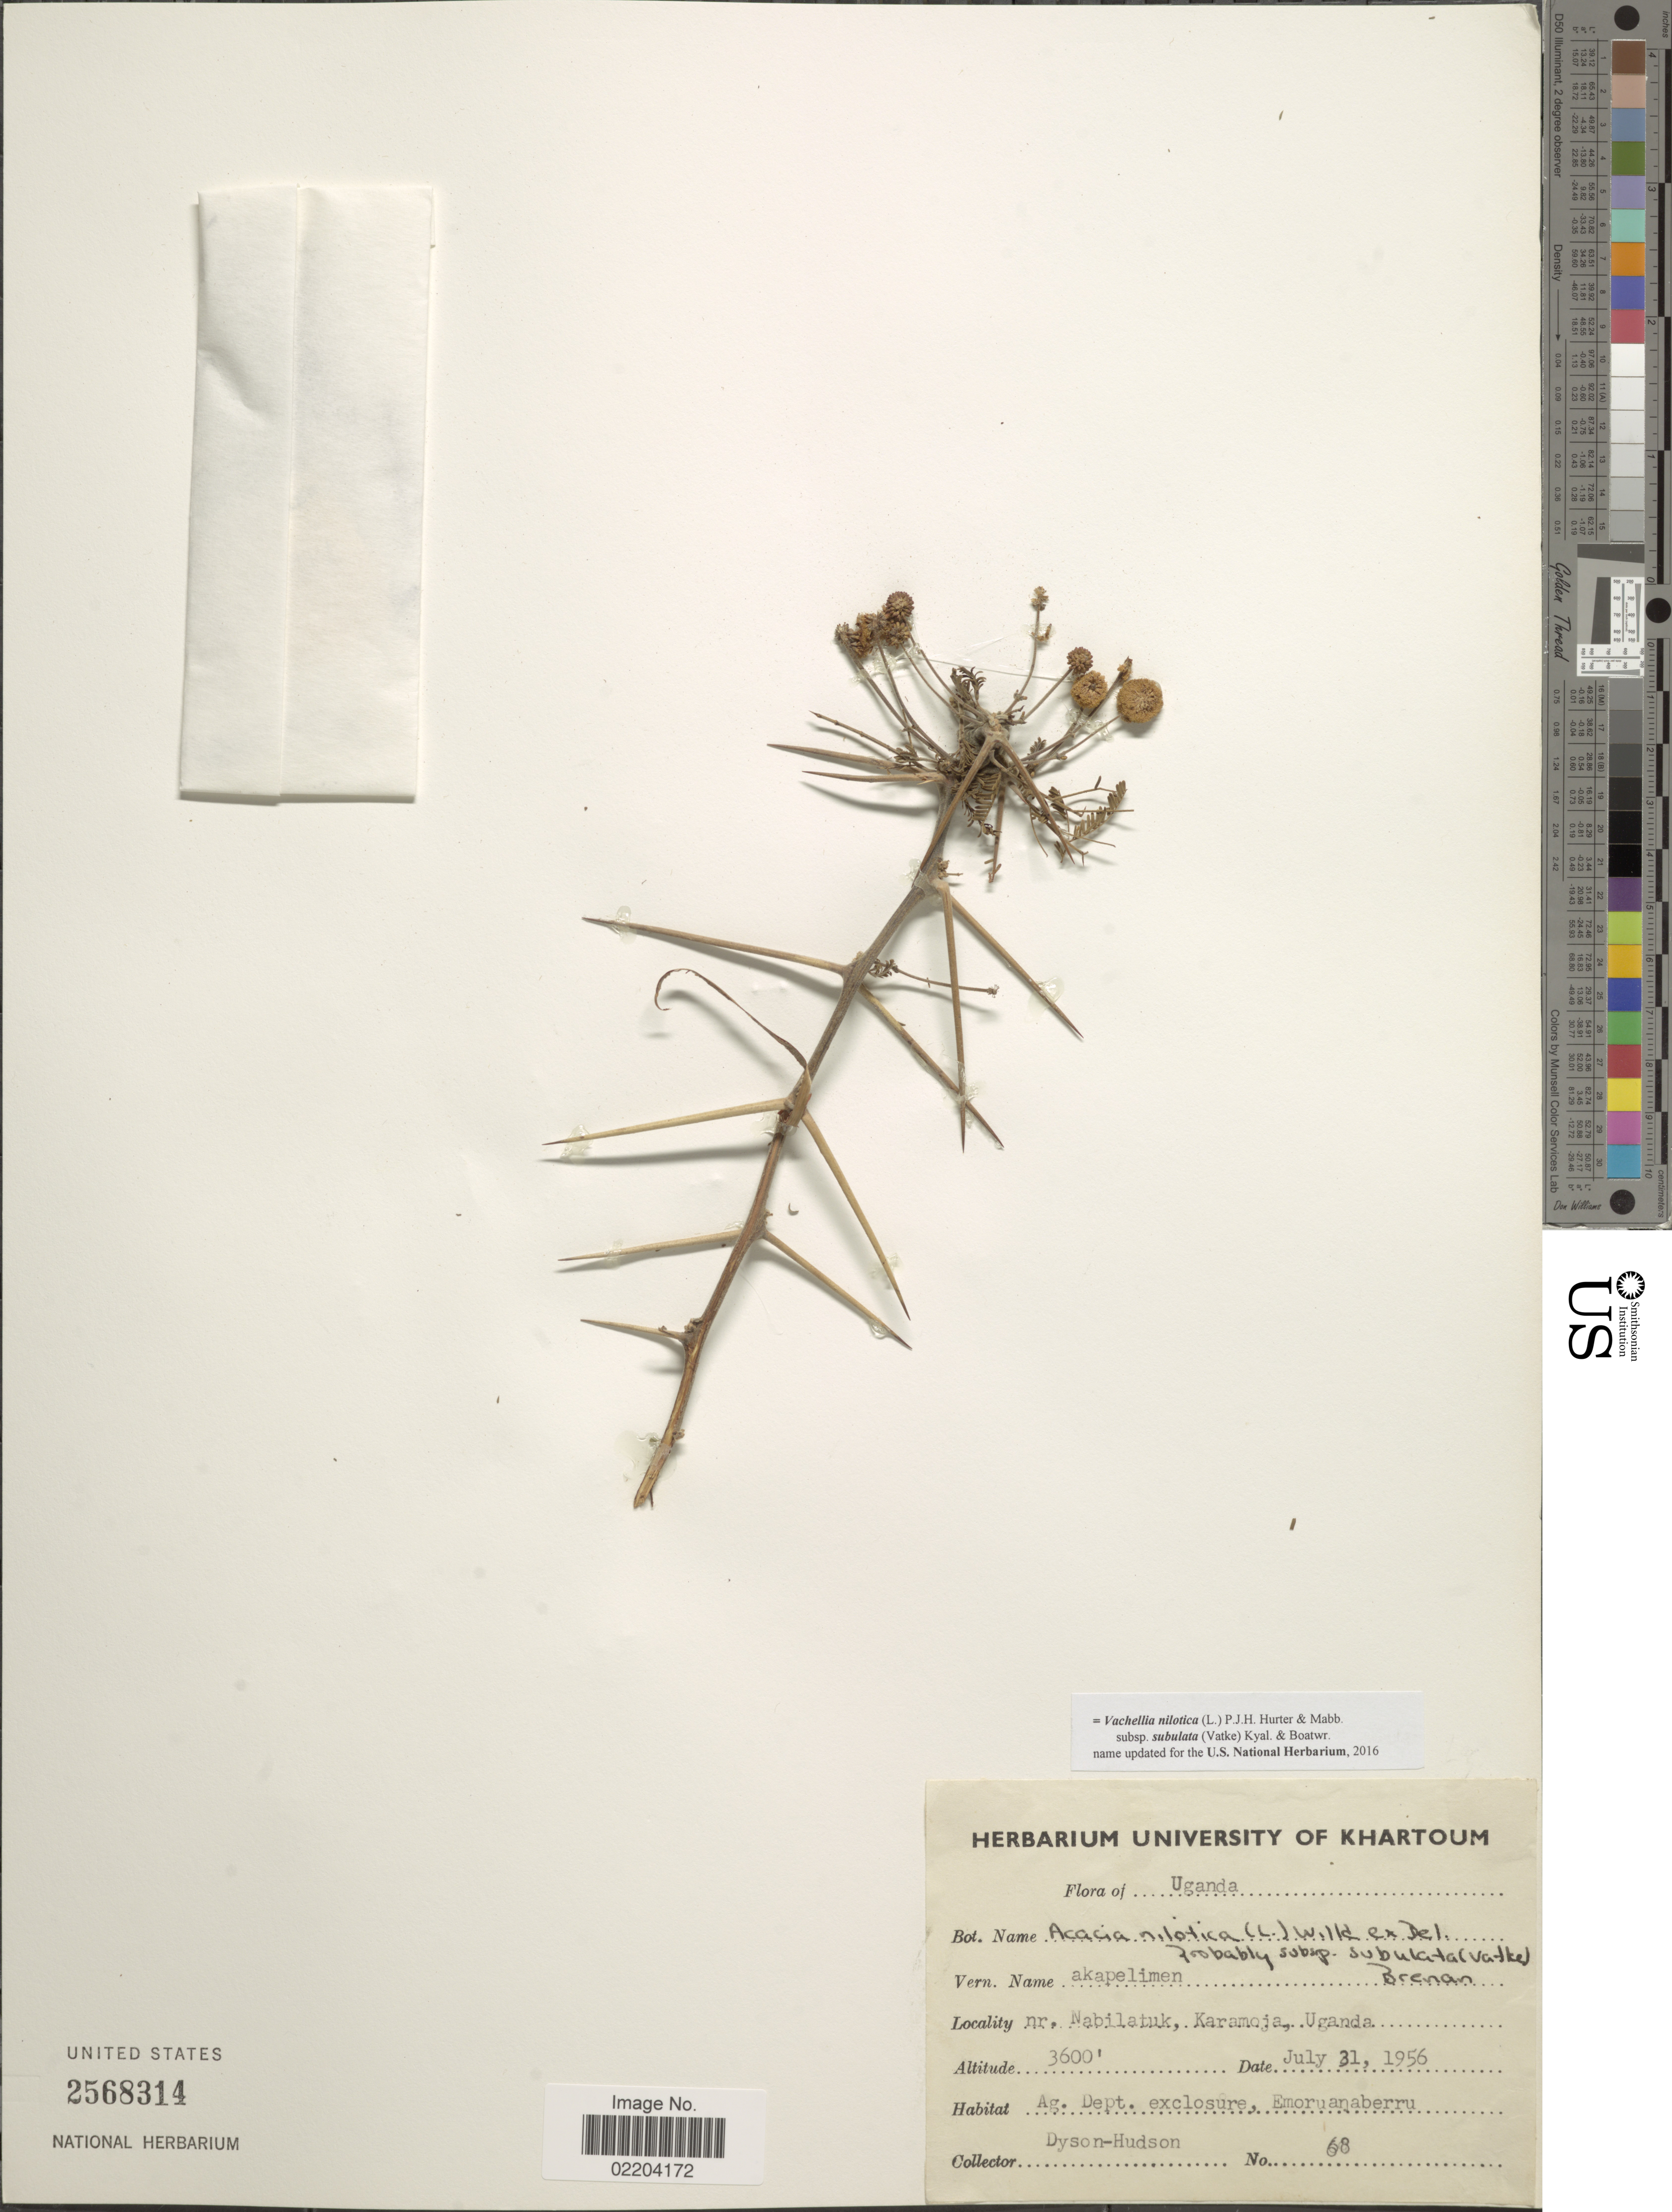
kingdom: Plantae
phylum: Tracheophyta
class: Magnoliopsida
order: Fabales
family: Fabaceae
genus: Vachellia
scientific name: Vachellia nilotica subsp. subalata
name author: (Vatke) Kyal. & Boatwr.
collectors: Dyson-Hudson, --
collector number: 68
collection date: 1956-07-31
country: Uganda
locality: Uganda. Nr. Nabilatut, Karamoja.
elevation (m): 1097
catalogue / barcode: US 2568314